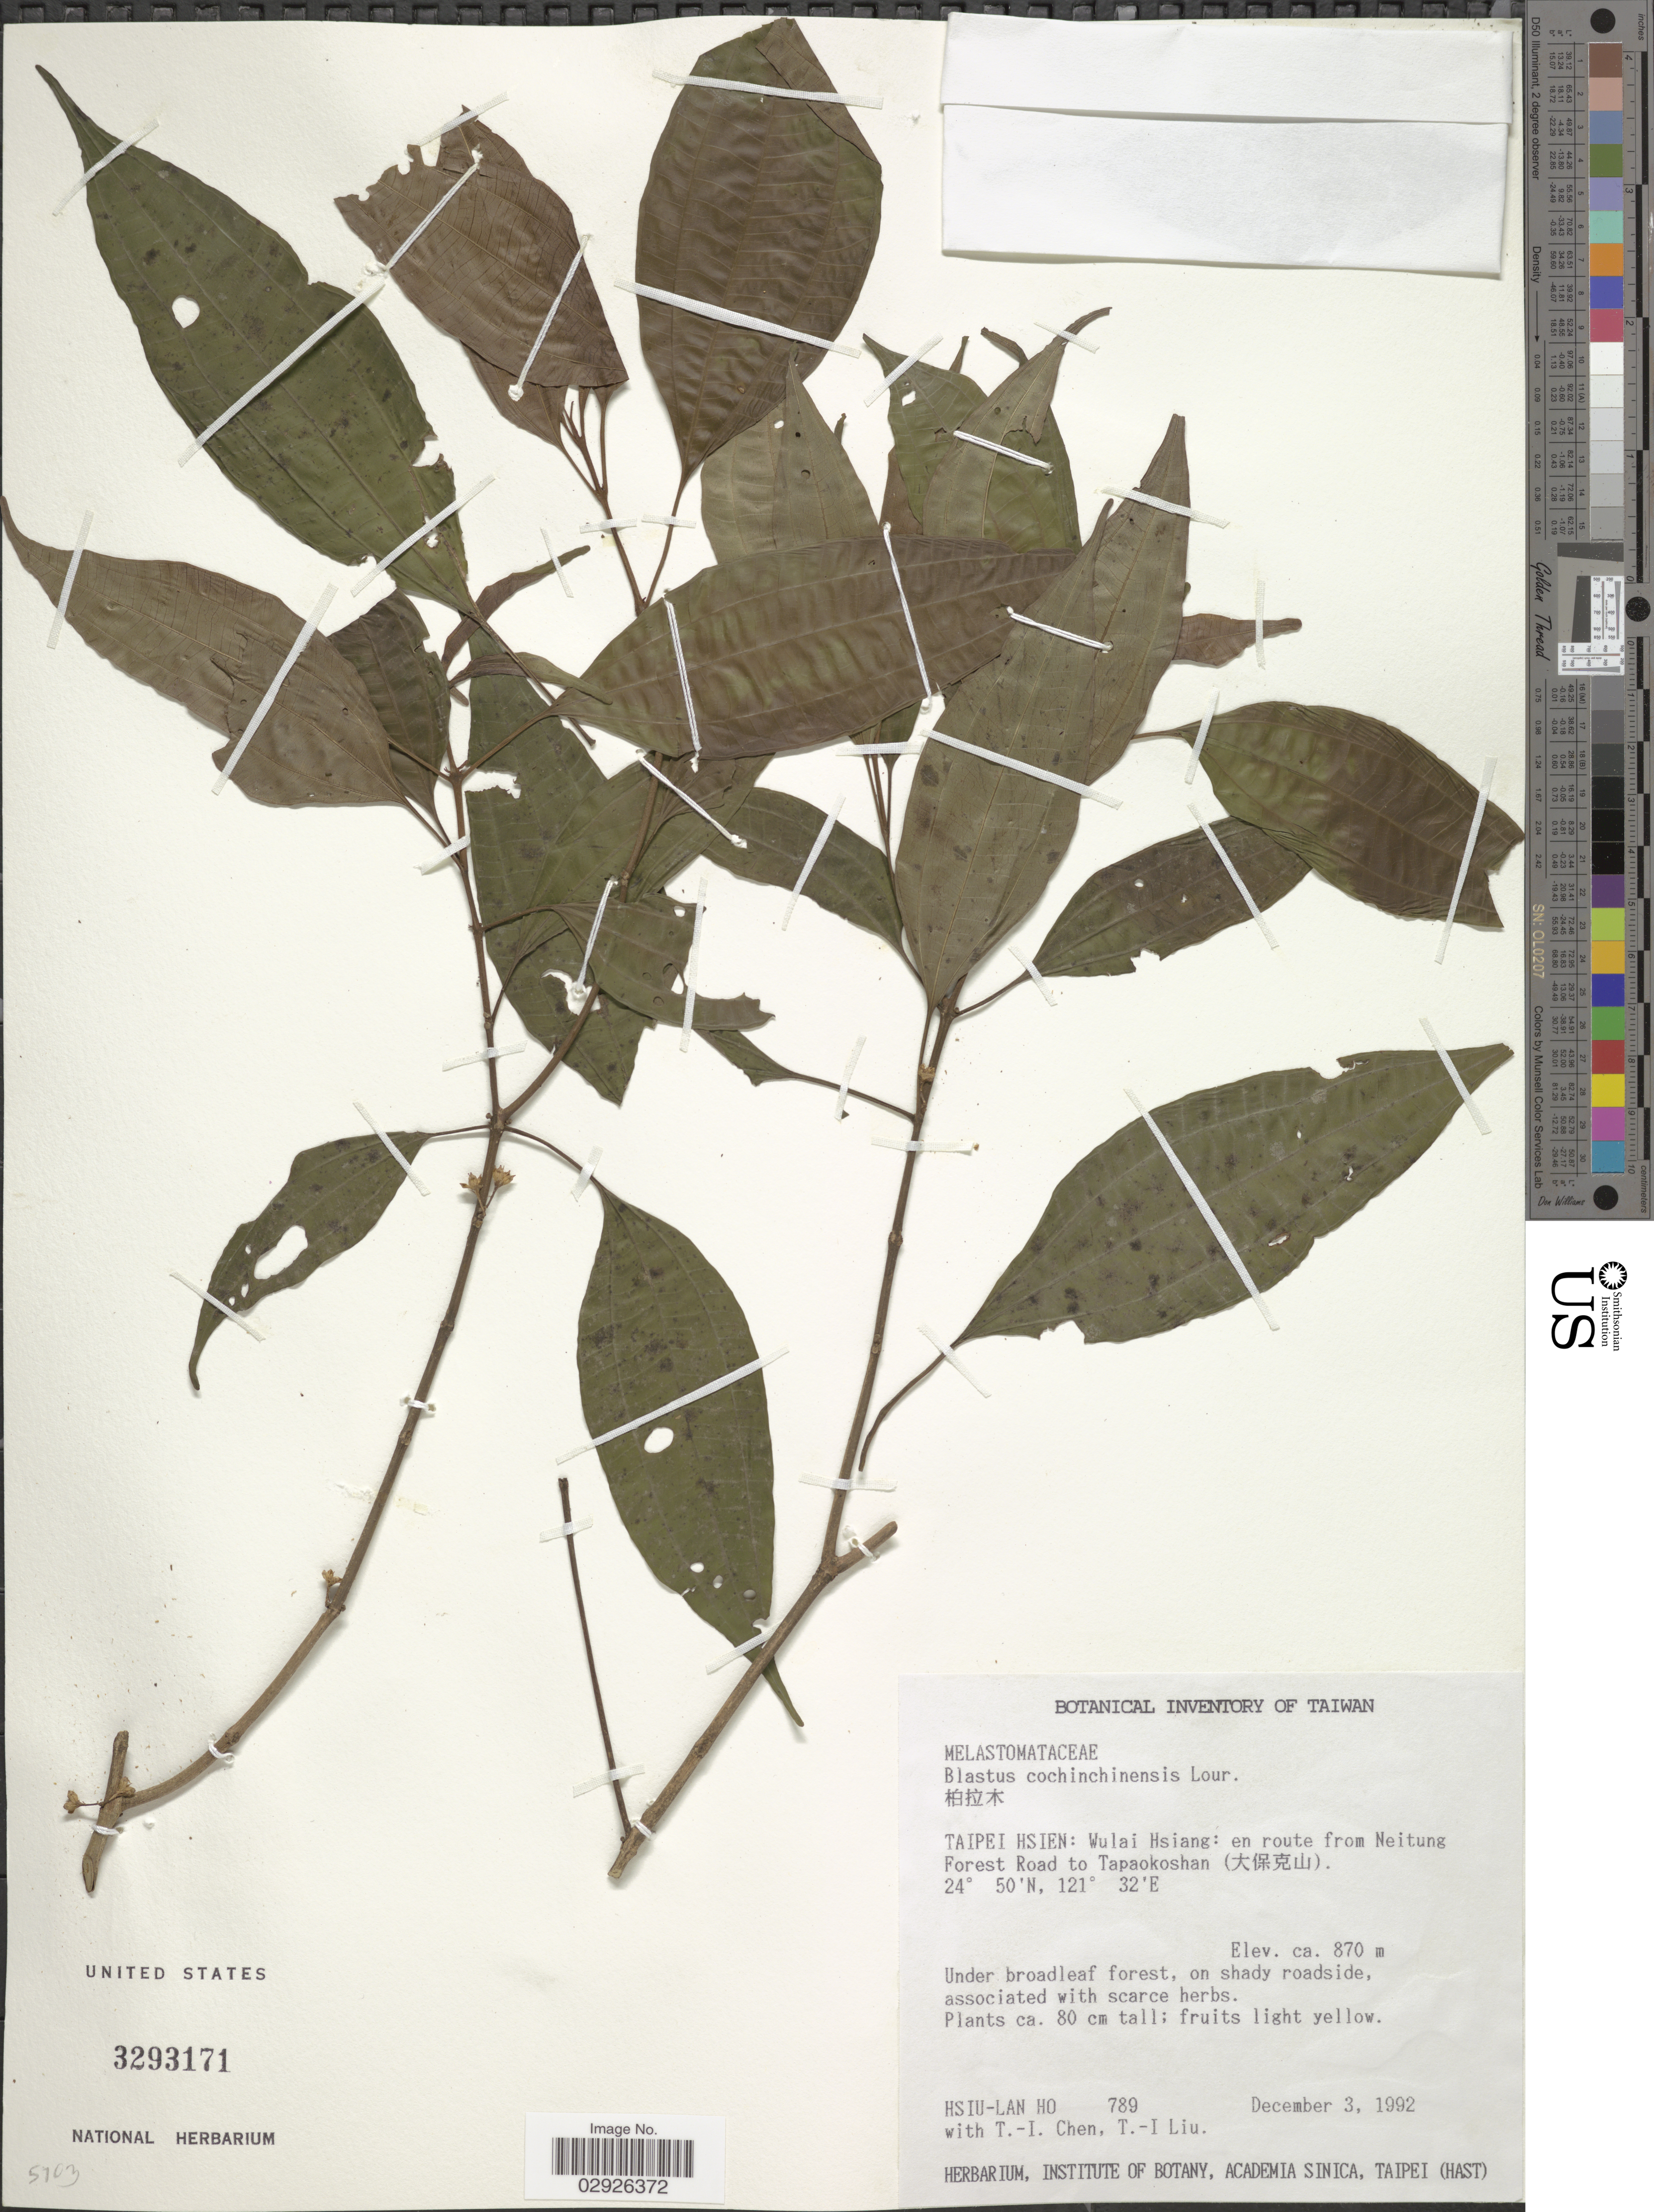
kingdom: Plantae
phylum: Tracheophyta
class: Magnoliopsida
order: Myrtales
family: Melastomataceae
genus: Blastus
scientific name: Blastus cochinchinensis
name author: Lour.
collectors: H. Ho, T. Chen & T. I. Liu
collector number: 789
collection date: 1992-11-03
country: Taiwan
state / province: Taipei City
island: Taiwan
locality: Taipei Hsien: Wulai Hsiang: en route from Neitung Forest Road to Tapaokoshan.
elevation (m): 870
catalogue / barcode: US 3293171